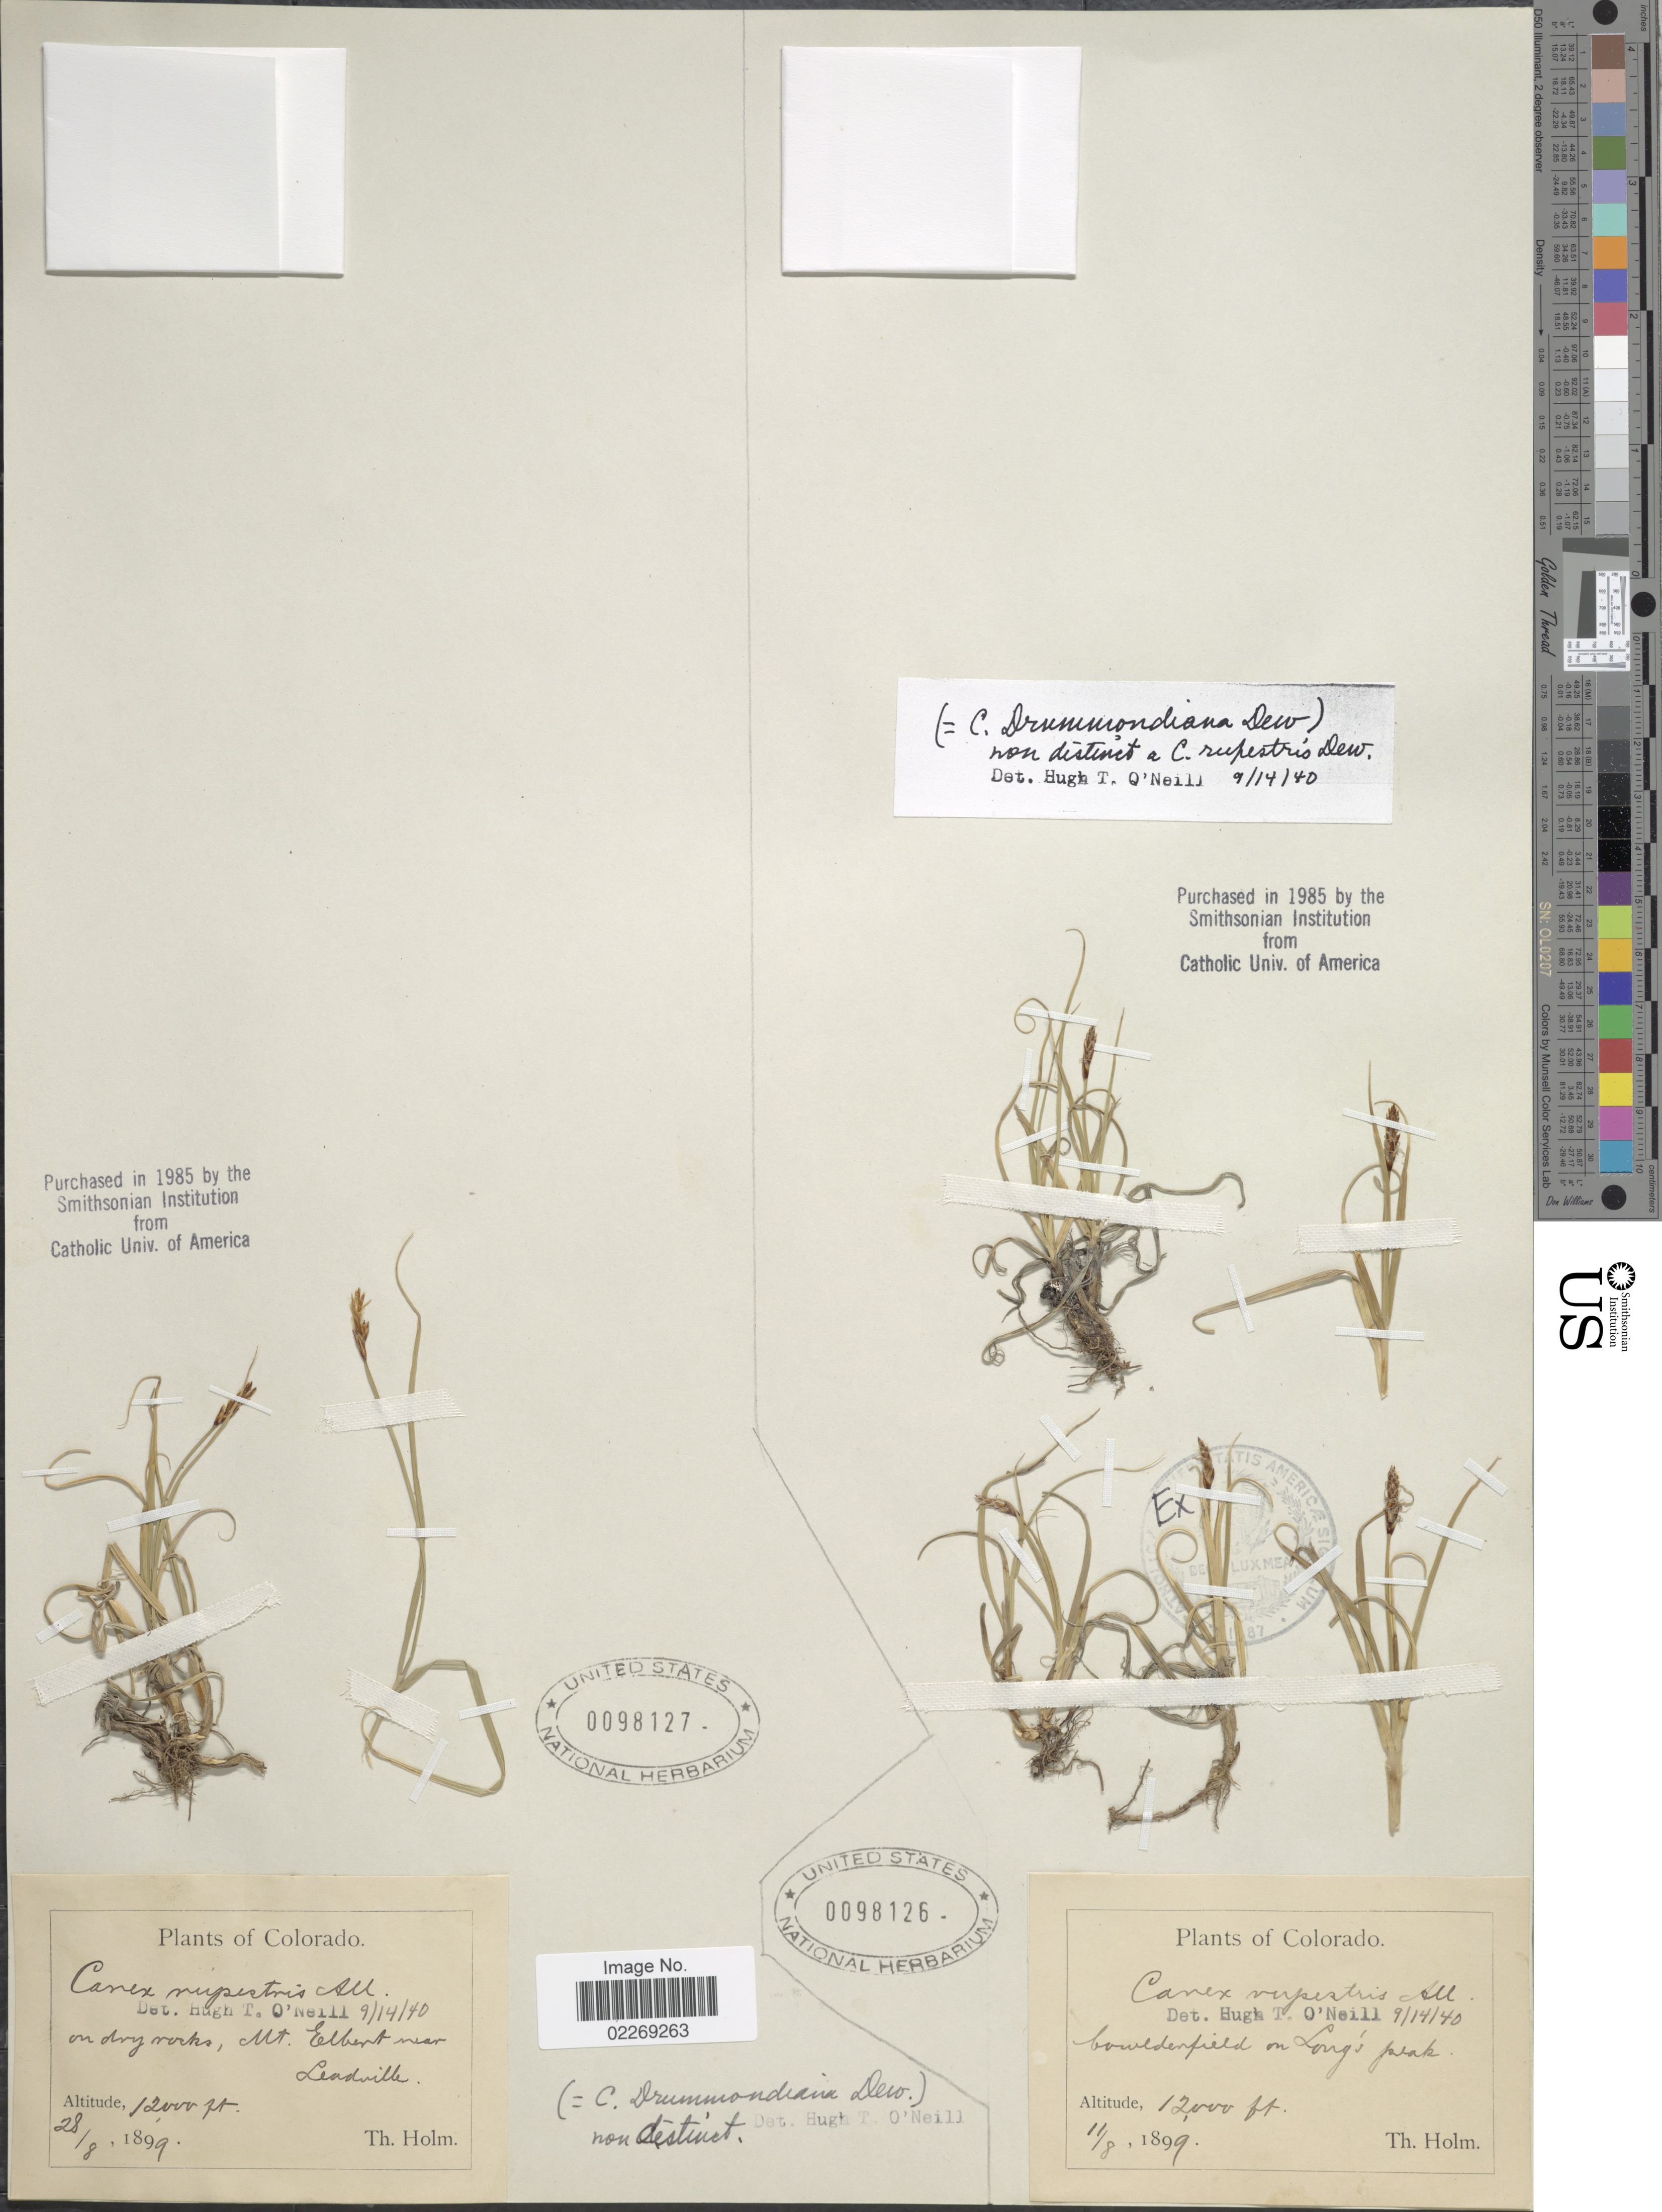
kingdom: Plantae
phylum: Tracheophyta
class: Liliopsida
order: Poales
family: Cyperaceae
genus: Carex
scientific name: Carex rupestris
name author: All.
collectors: T. Holm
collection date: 1899-08-11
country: United States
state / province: Colorado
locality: Cowldenfield on Long's peak.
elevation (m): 3658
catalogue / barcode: US 98126-2